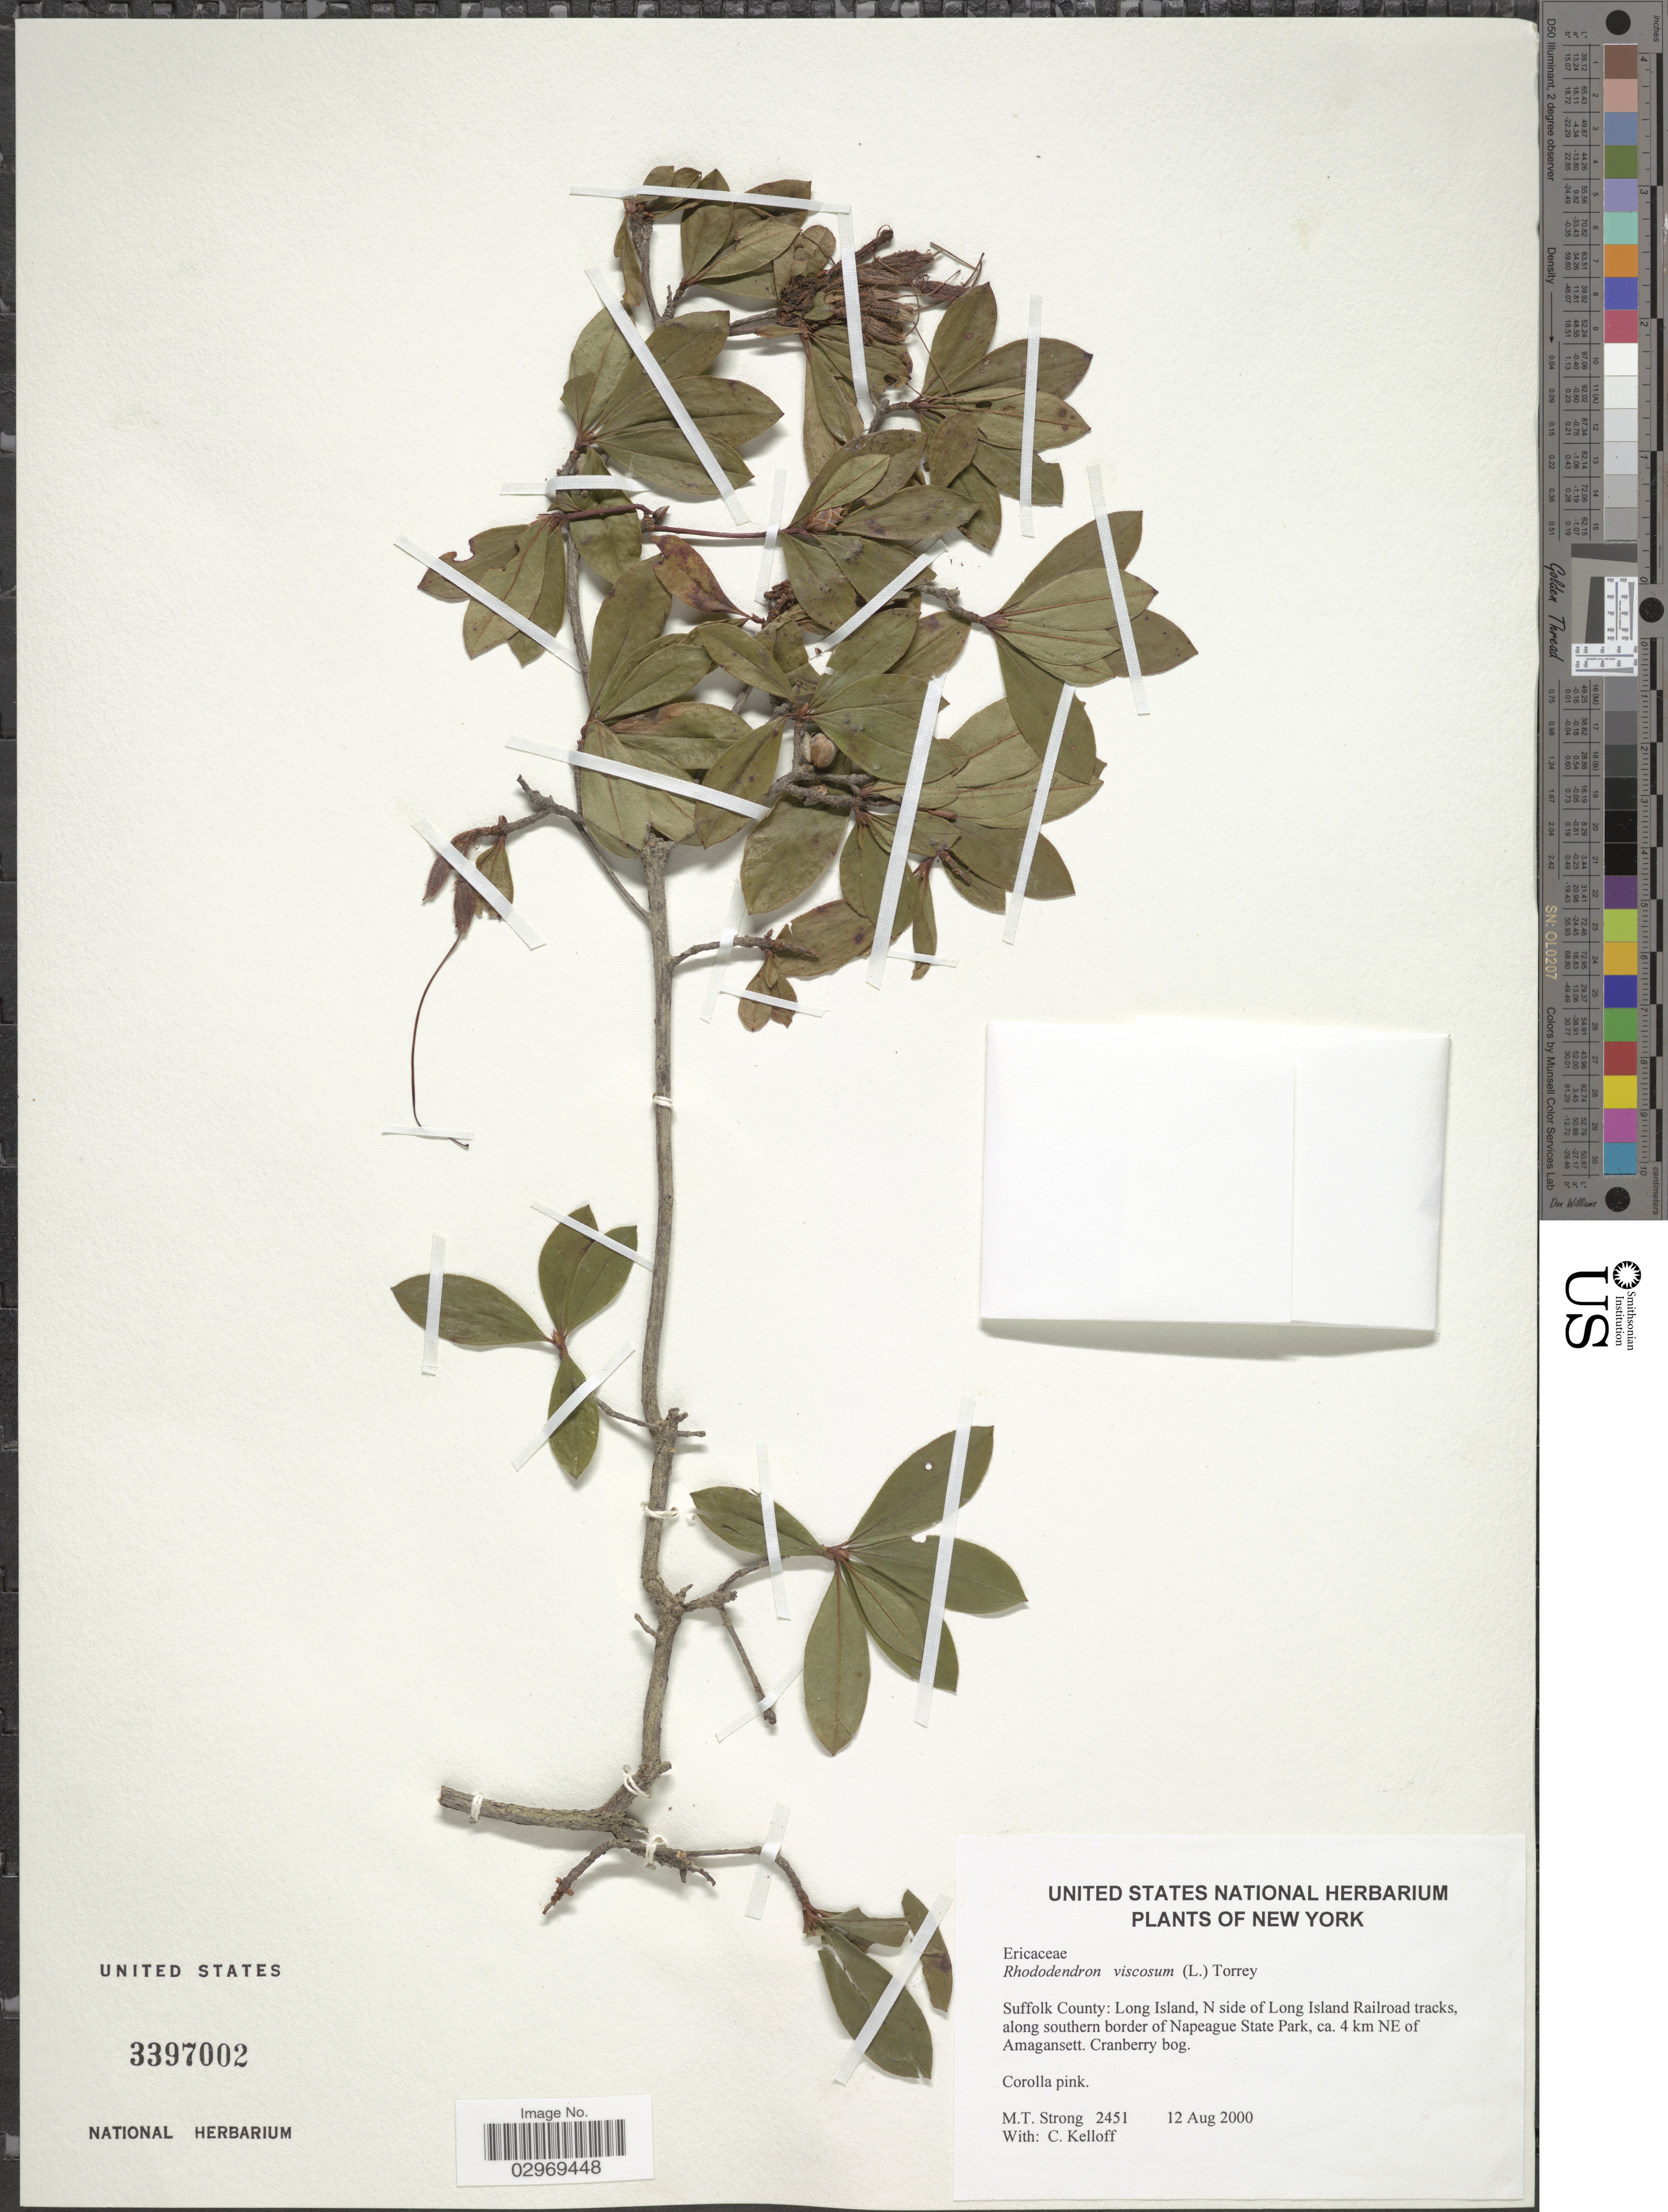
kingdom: Plantae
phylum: Tracheophyta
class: Magnoliopsida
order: Ericales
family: Ericaceae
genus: Rhododendron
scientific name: Rhododendron viscosum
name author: (L.) Torr.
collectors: M. T. Strong & C. L. Kelloff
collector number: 2451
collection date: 2000-08-12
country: United States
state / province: New York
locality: Suffolk County, Long Island, N side of Long Island Railroad tracks, along southern border of Napeague State Park, ca. 4 km NE of Amagansett, Cranberry bog.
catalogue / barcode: US 3397002